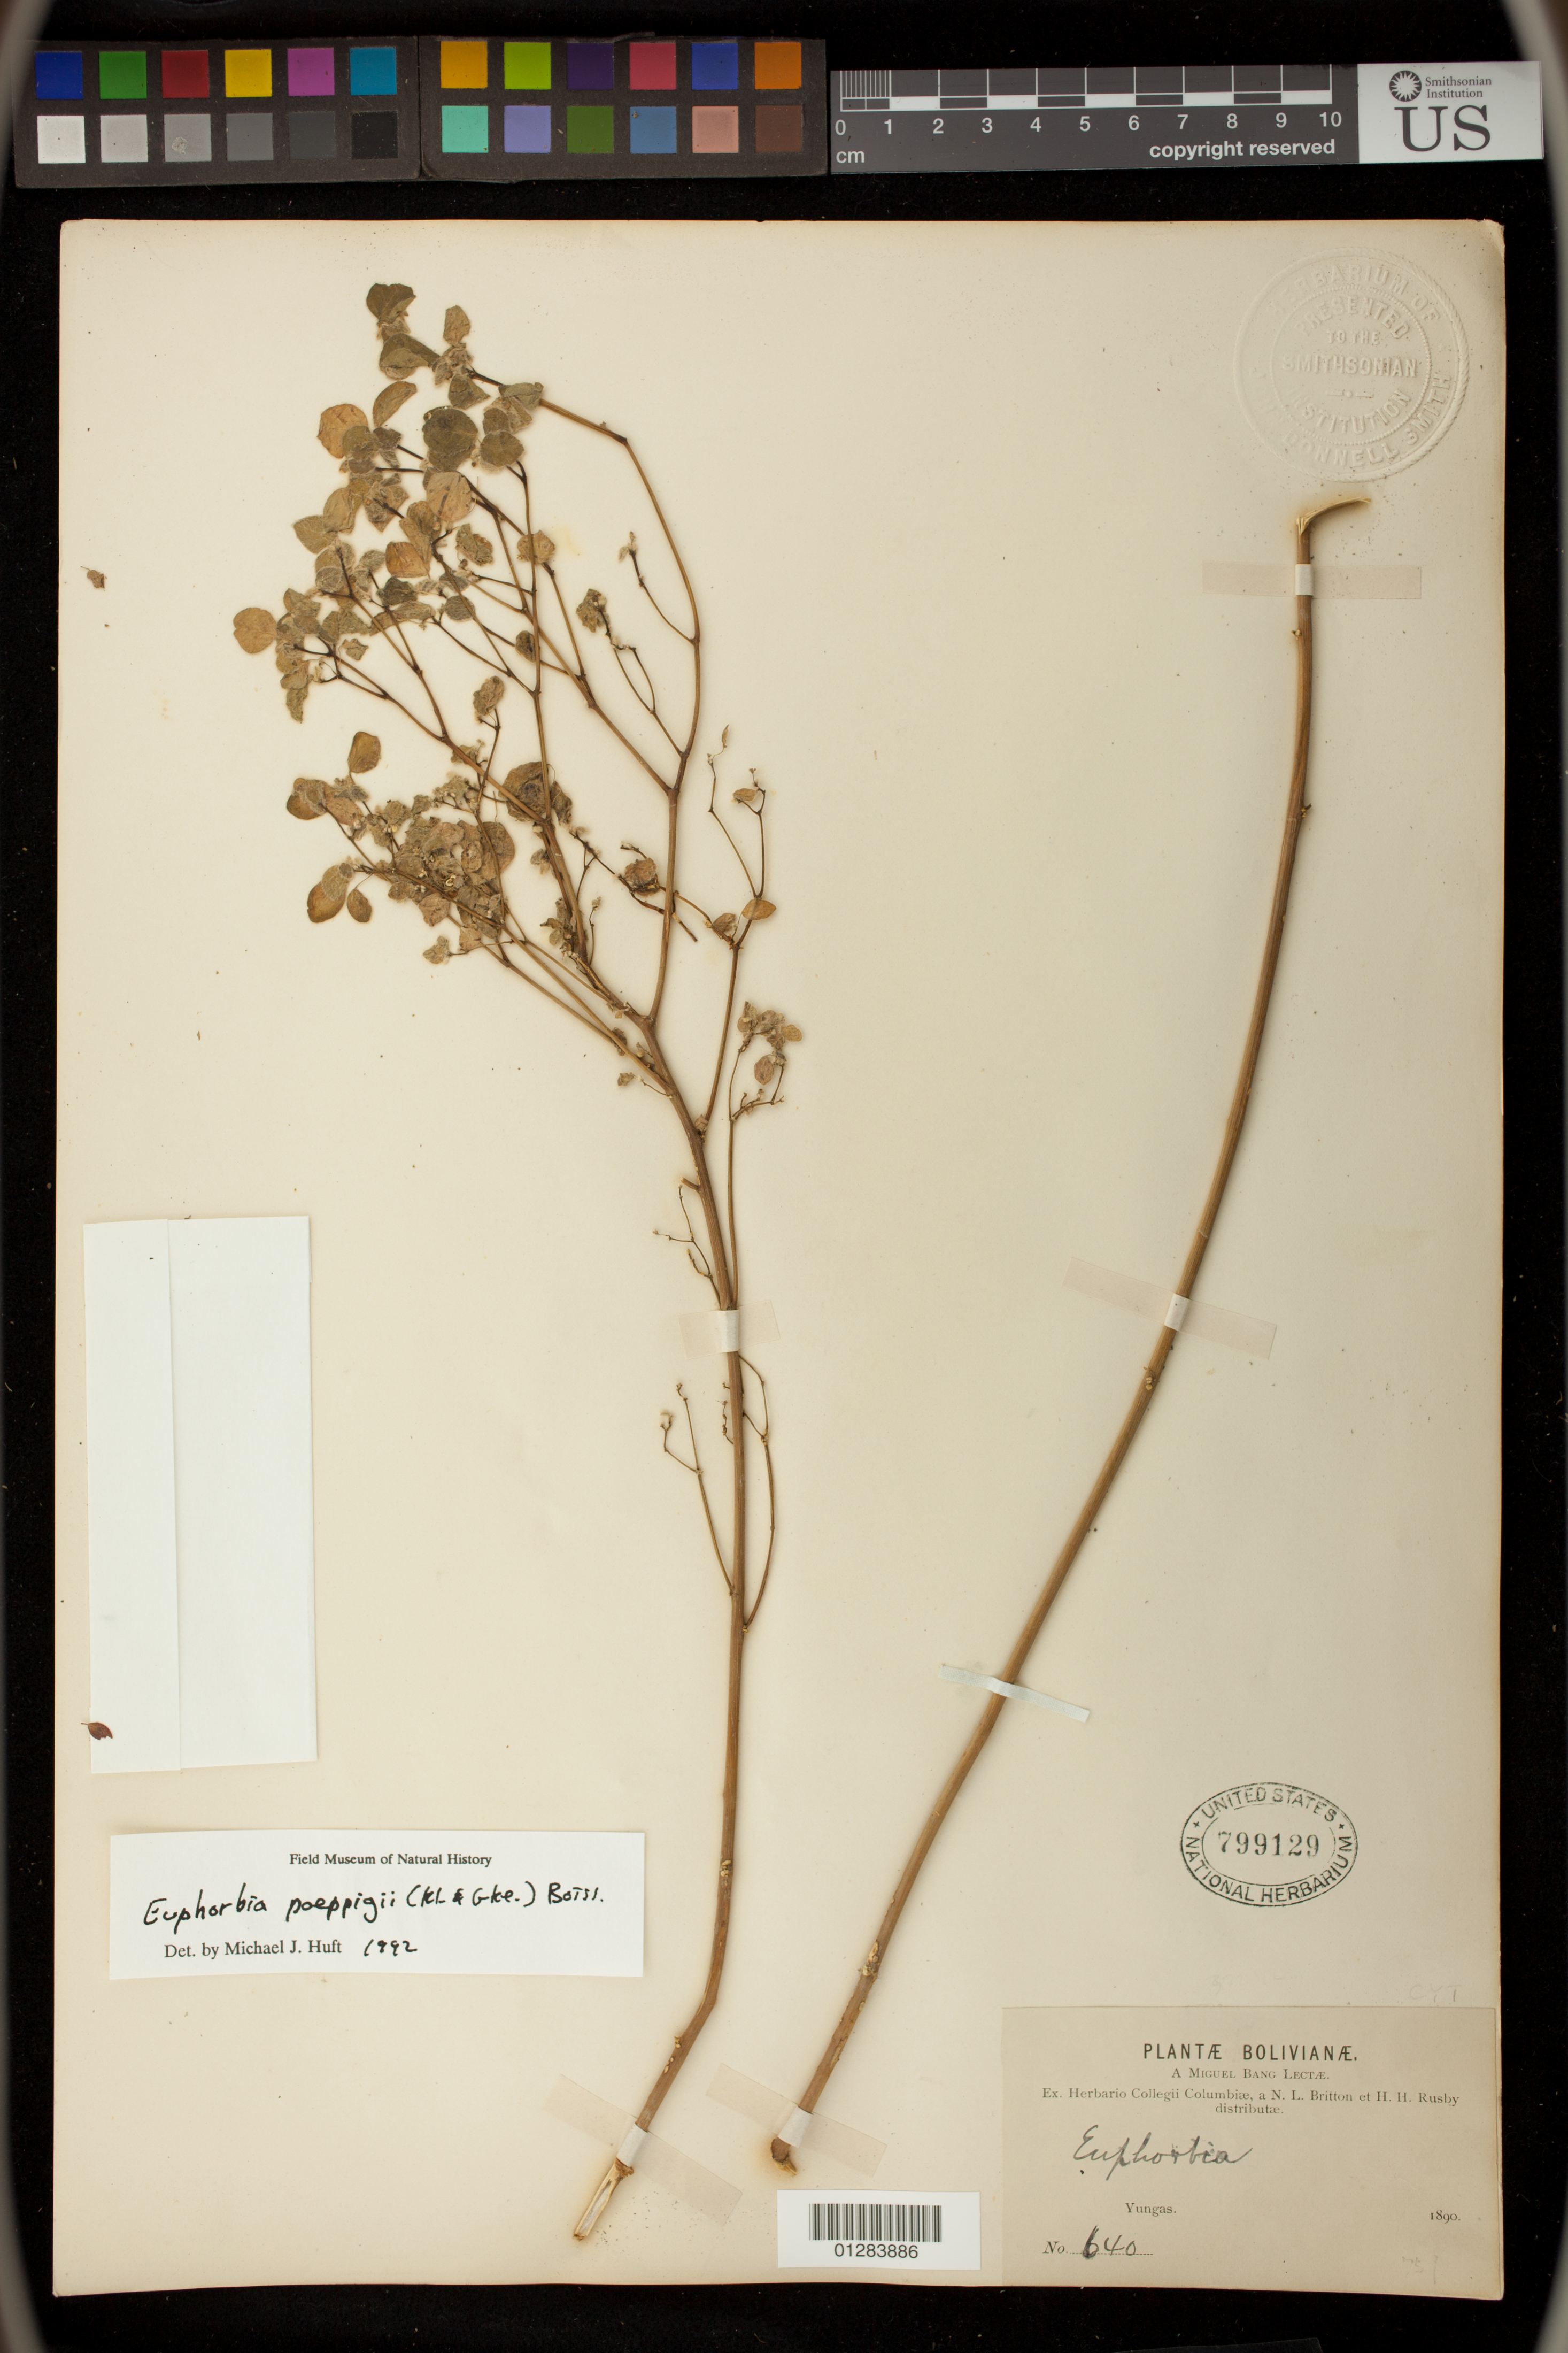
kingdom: Plantae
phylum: Tracheophyta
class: Magnoliopsida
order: Malpighiales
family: Euphorbiaceae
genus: Euphorbia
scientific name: Euphorbia poeppigii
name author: (Klotzsch & Garcke) Boiss.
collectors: M. Bang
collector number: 640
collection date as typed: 1890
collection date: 1890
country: Bolivia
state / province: La Paz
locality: Yungas.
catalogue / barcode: US 799129